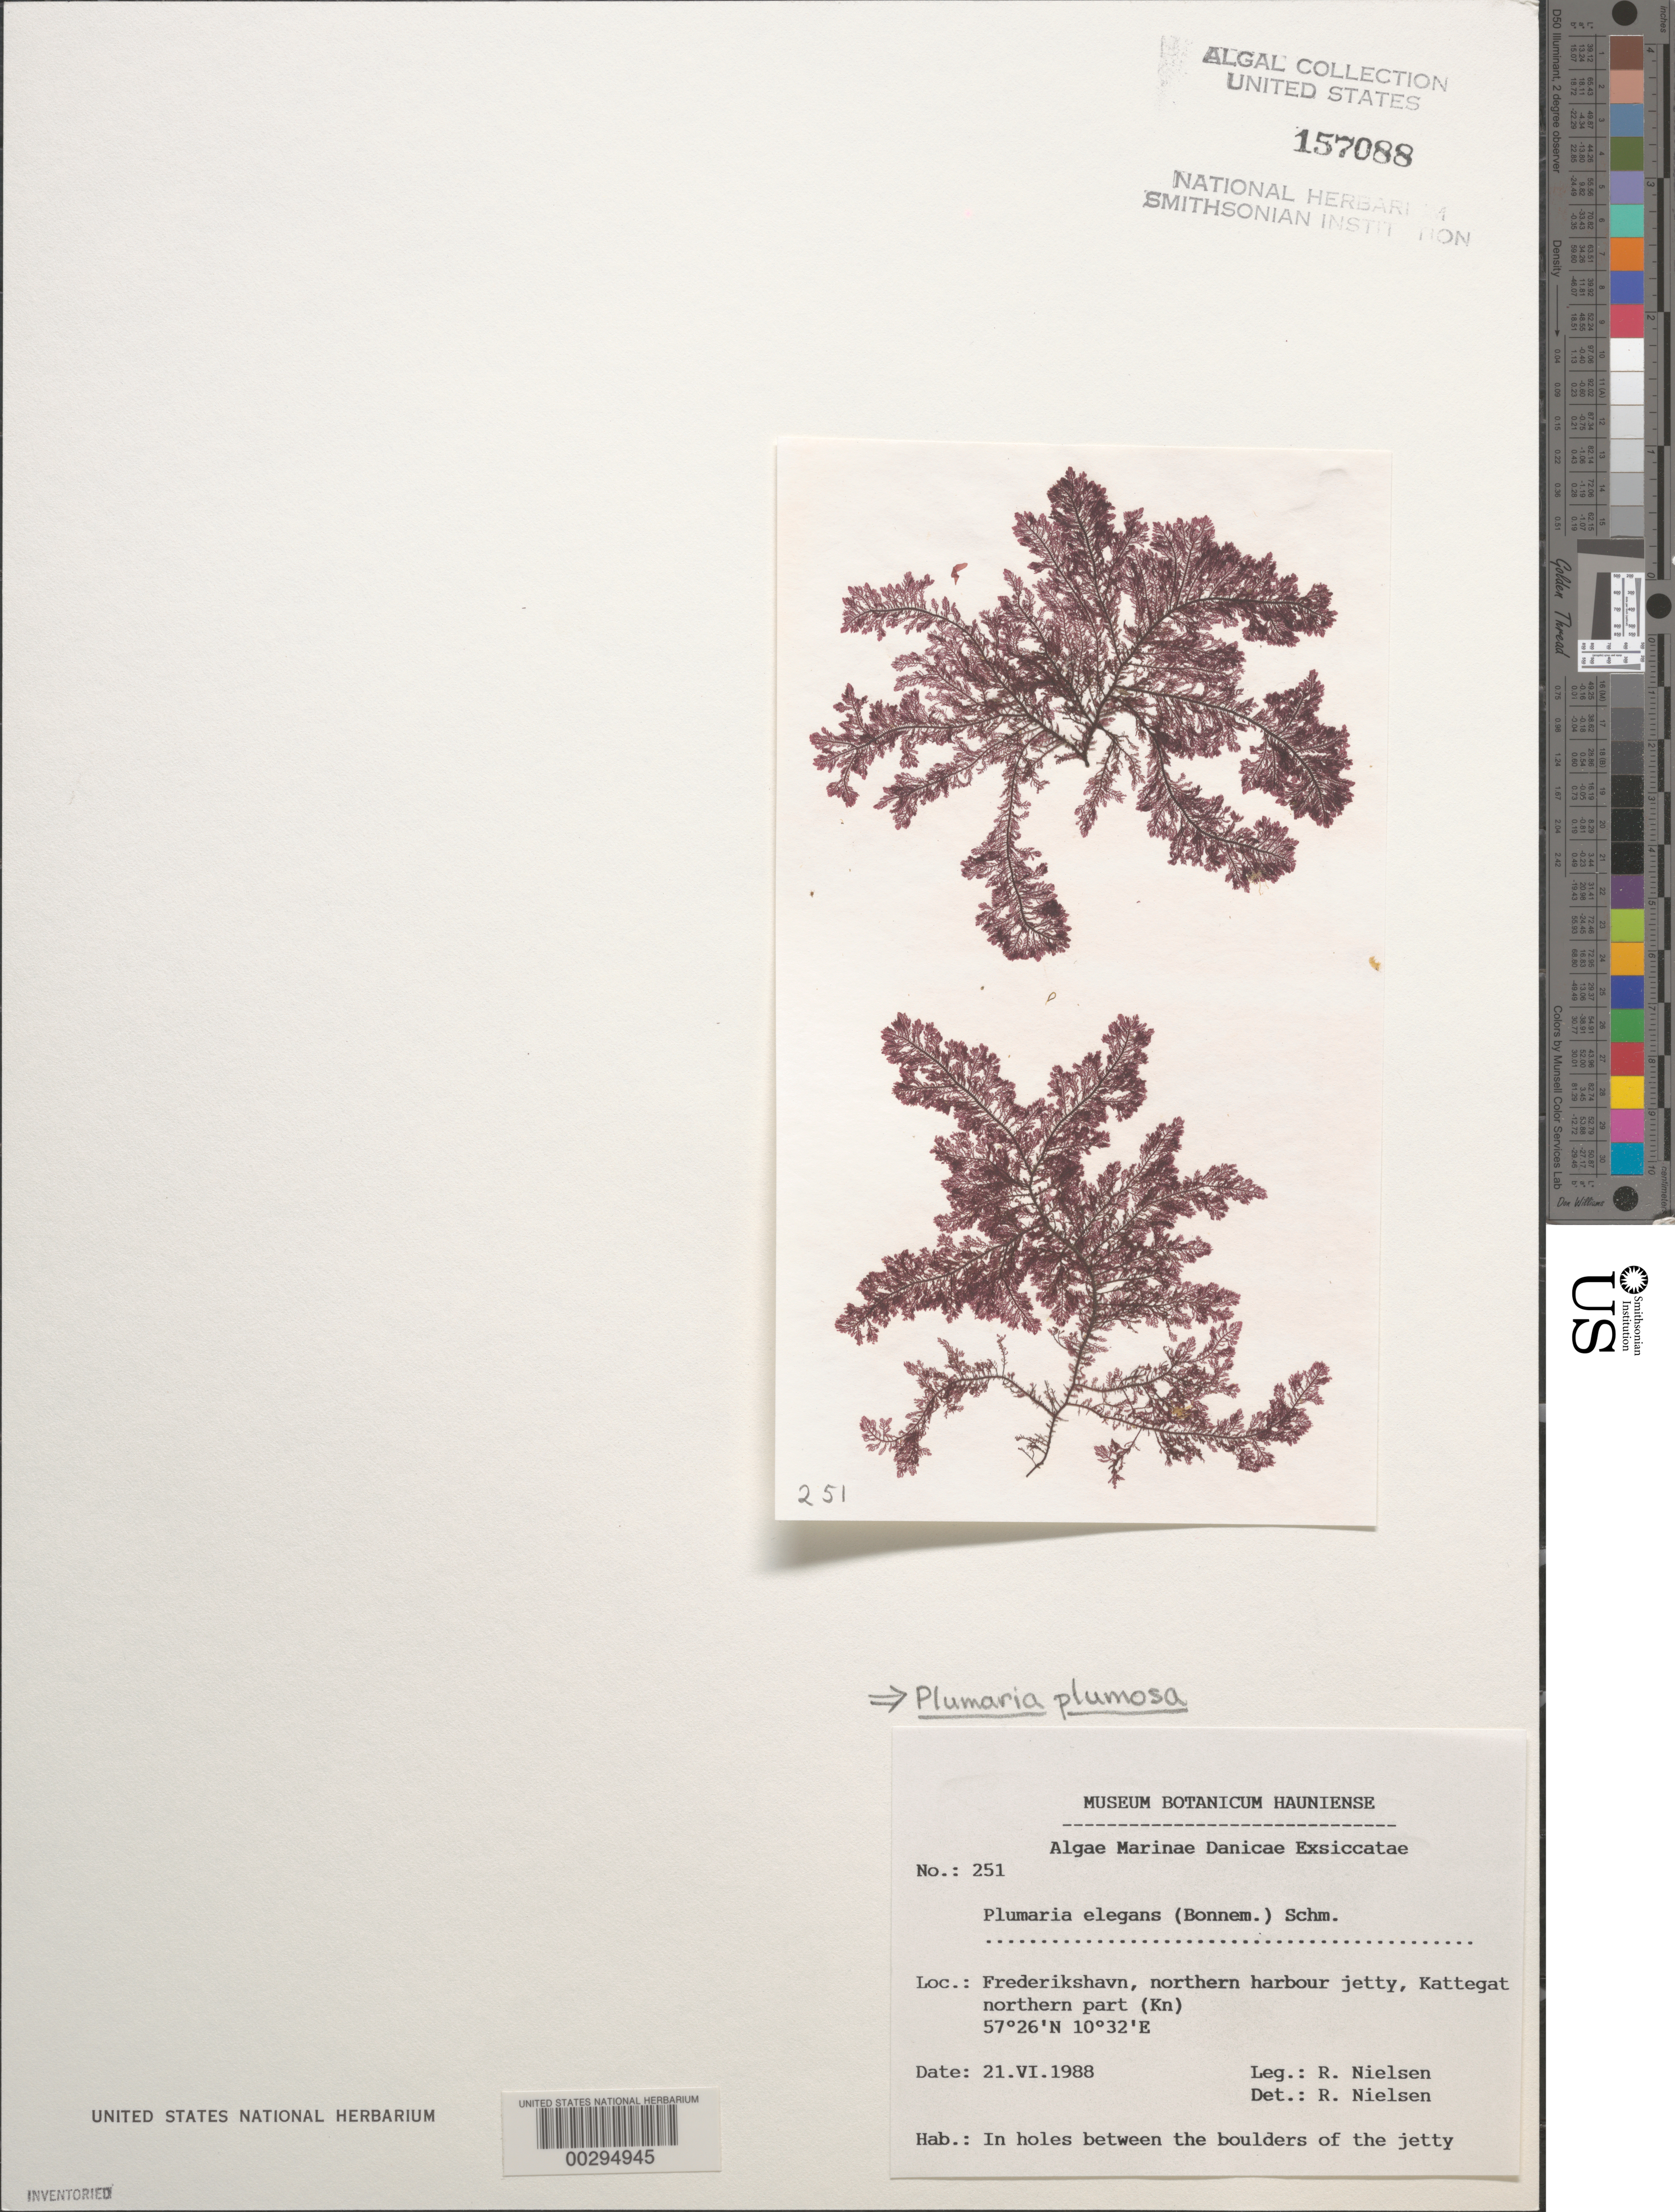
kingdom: Plantae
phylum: Rhodophyta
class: Florideophyceae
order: Ceramiales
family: Wrangeliaceae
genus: Plumaria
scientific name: Plumaria plumosa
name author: (Hudson) Kuntze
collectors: R. Nielsen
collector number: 251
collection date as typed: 21 Jun 1988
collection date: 1988-06-21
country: Denmark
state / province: Nordjylland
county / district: Frederikshavn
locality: Frederikshavn, northern harbour jetty, Kattegat, northern part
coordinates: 57 26'N, 10 32'E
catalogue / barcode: US 157088